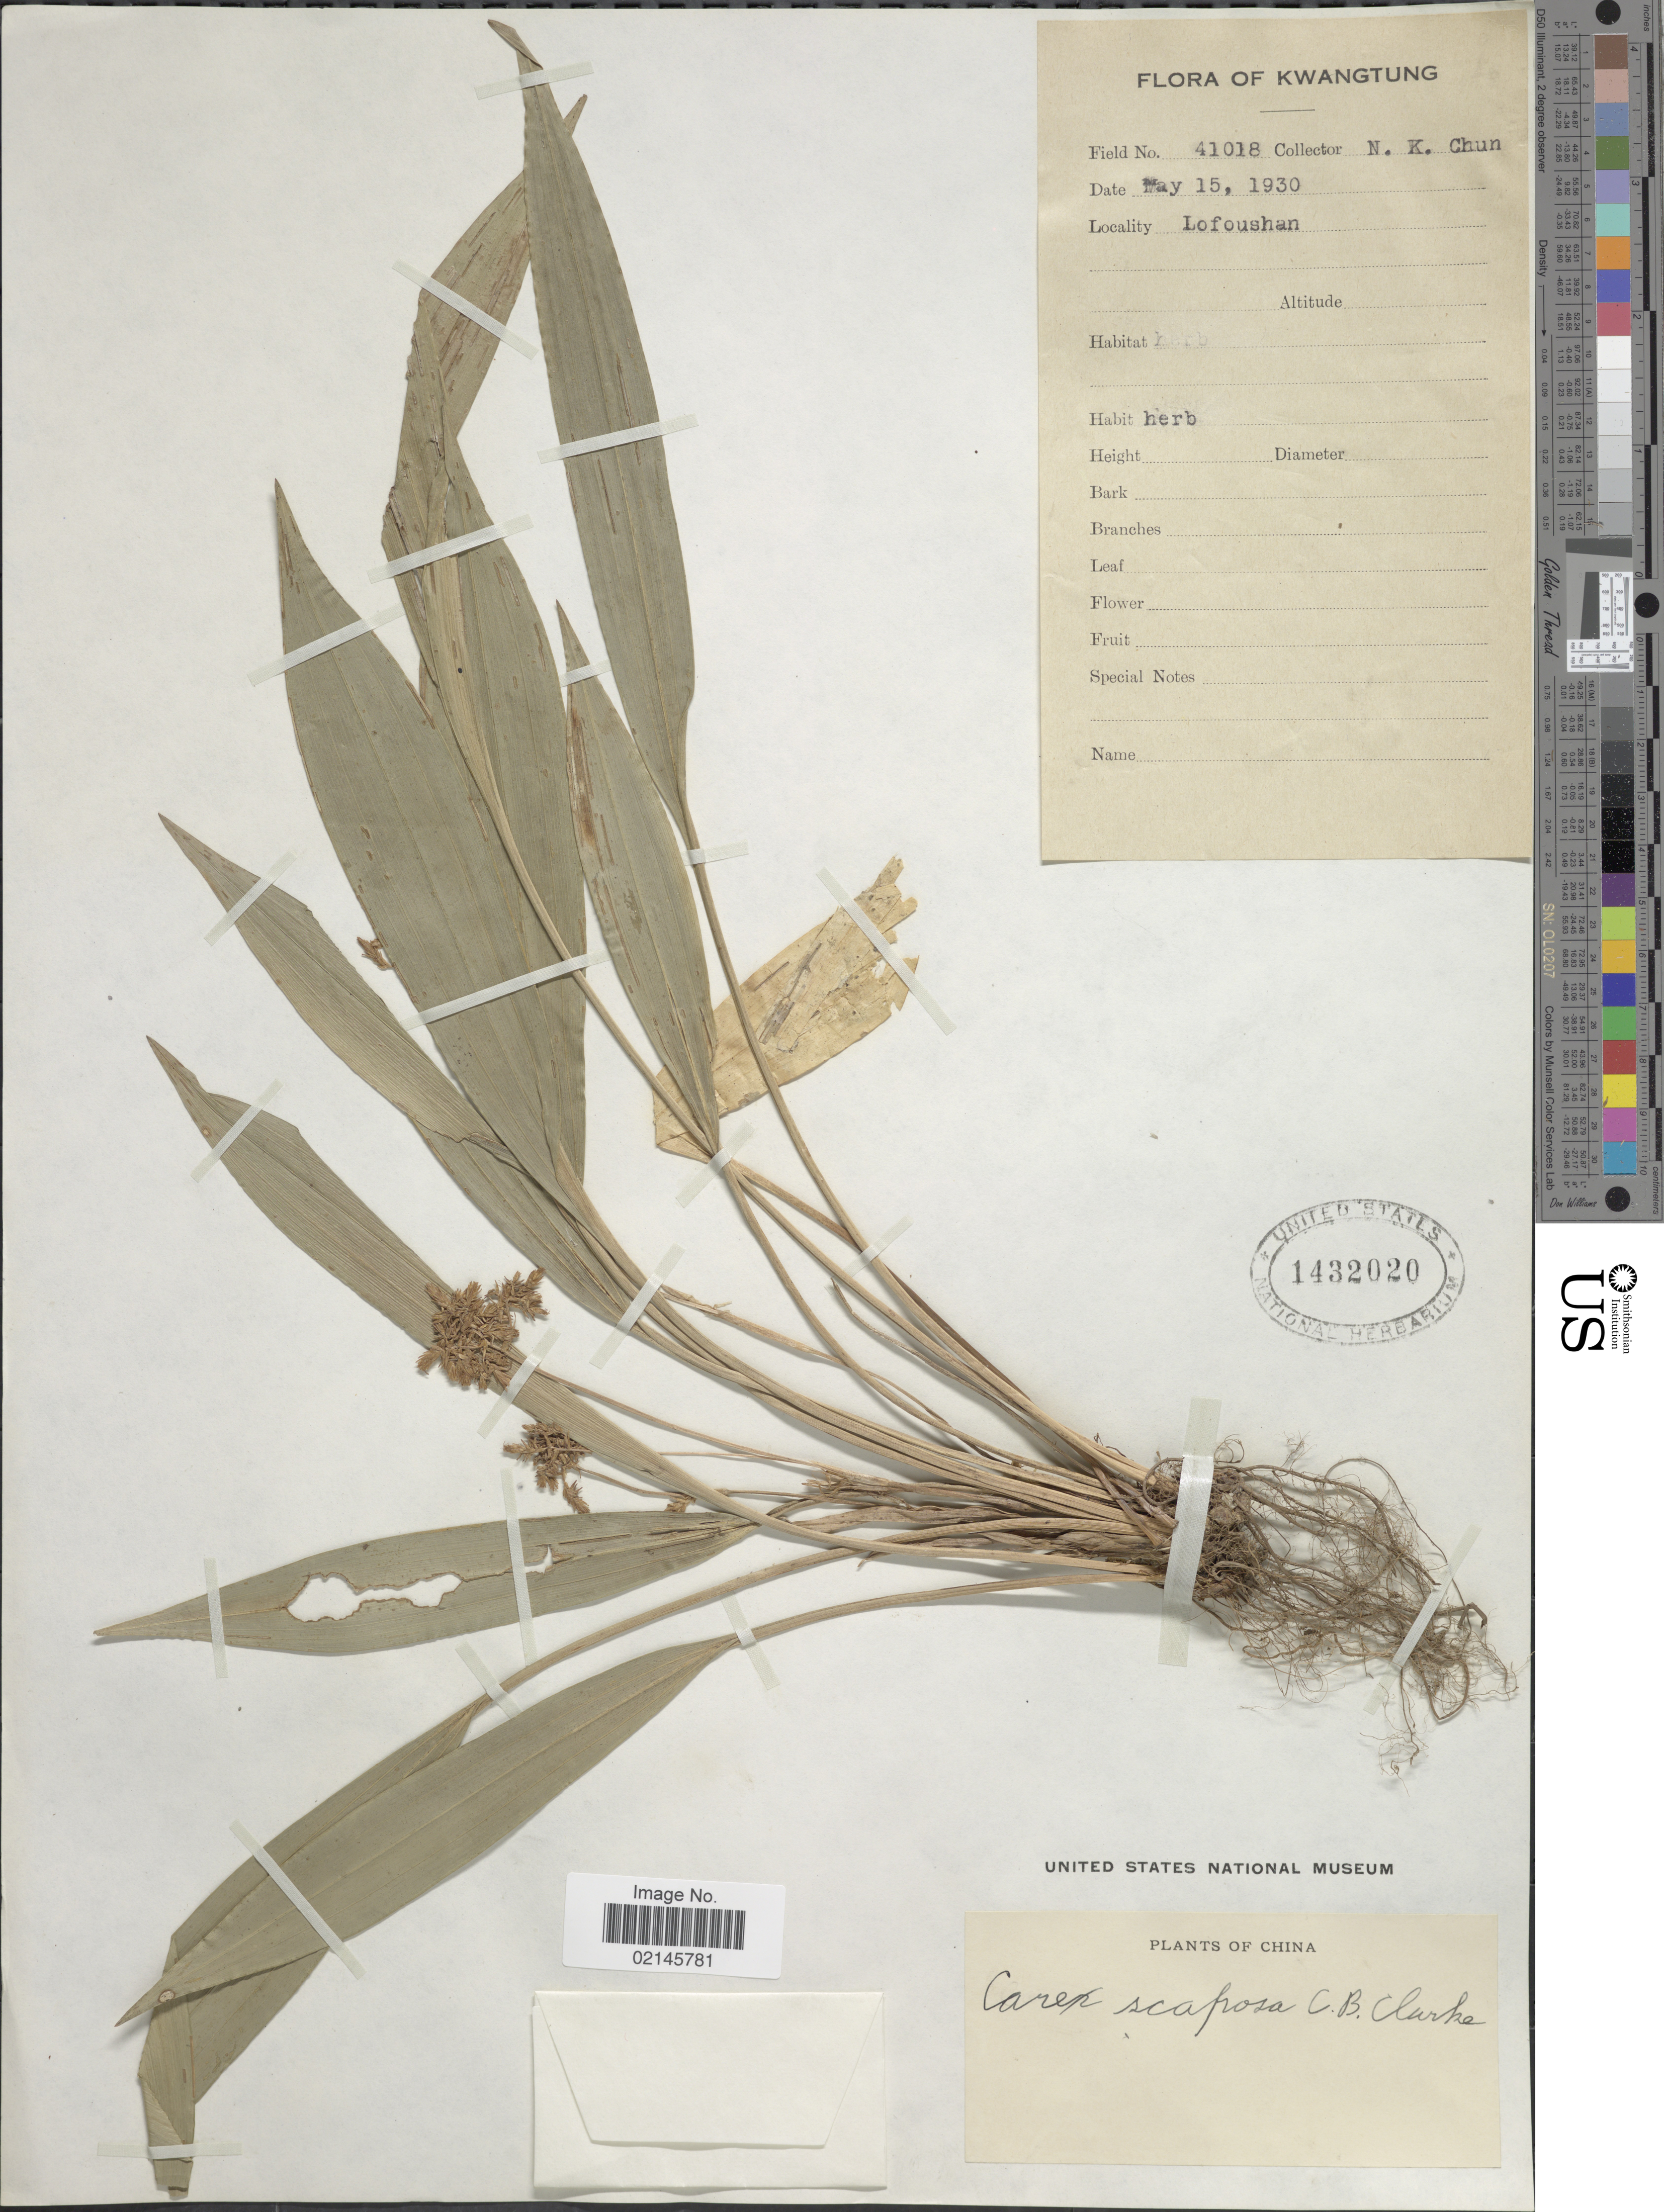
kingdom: Plantae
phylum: Tracheophyta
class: Liliopsida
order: Poales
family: Cyperaceae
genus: Carex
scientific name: Carex scaposa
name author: C.B. Clarke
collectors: N. K. Chun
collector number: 41018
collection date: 1930-05-15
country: China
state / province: Guangdong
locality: Kwangtung. Lofoushan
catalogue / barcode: US 1432020